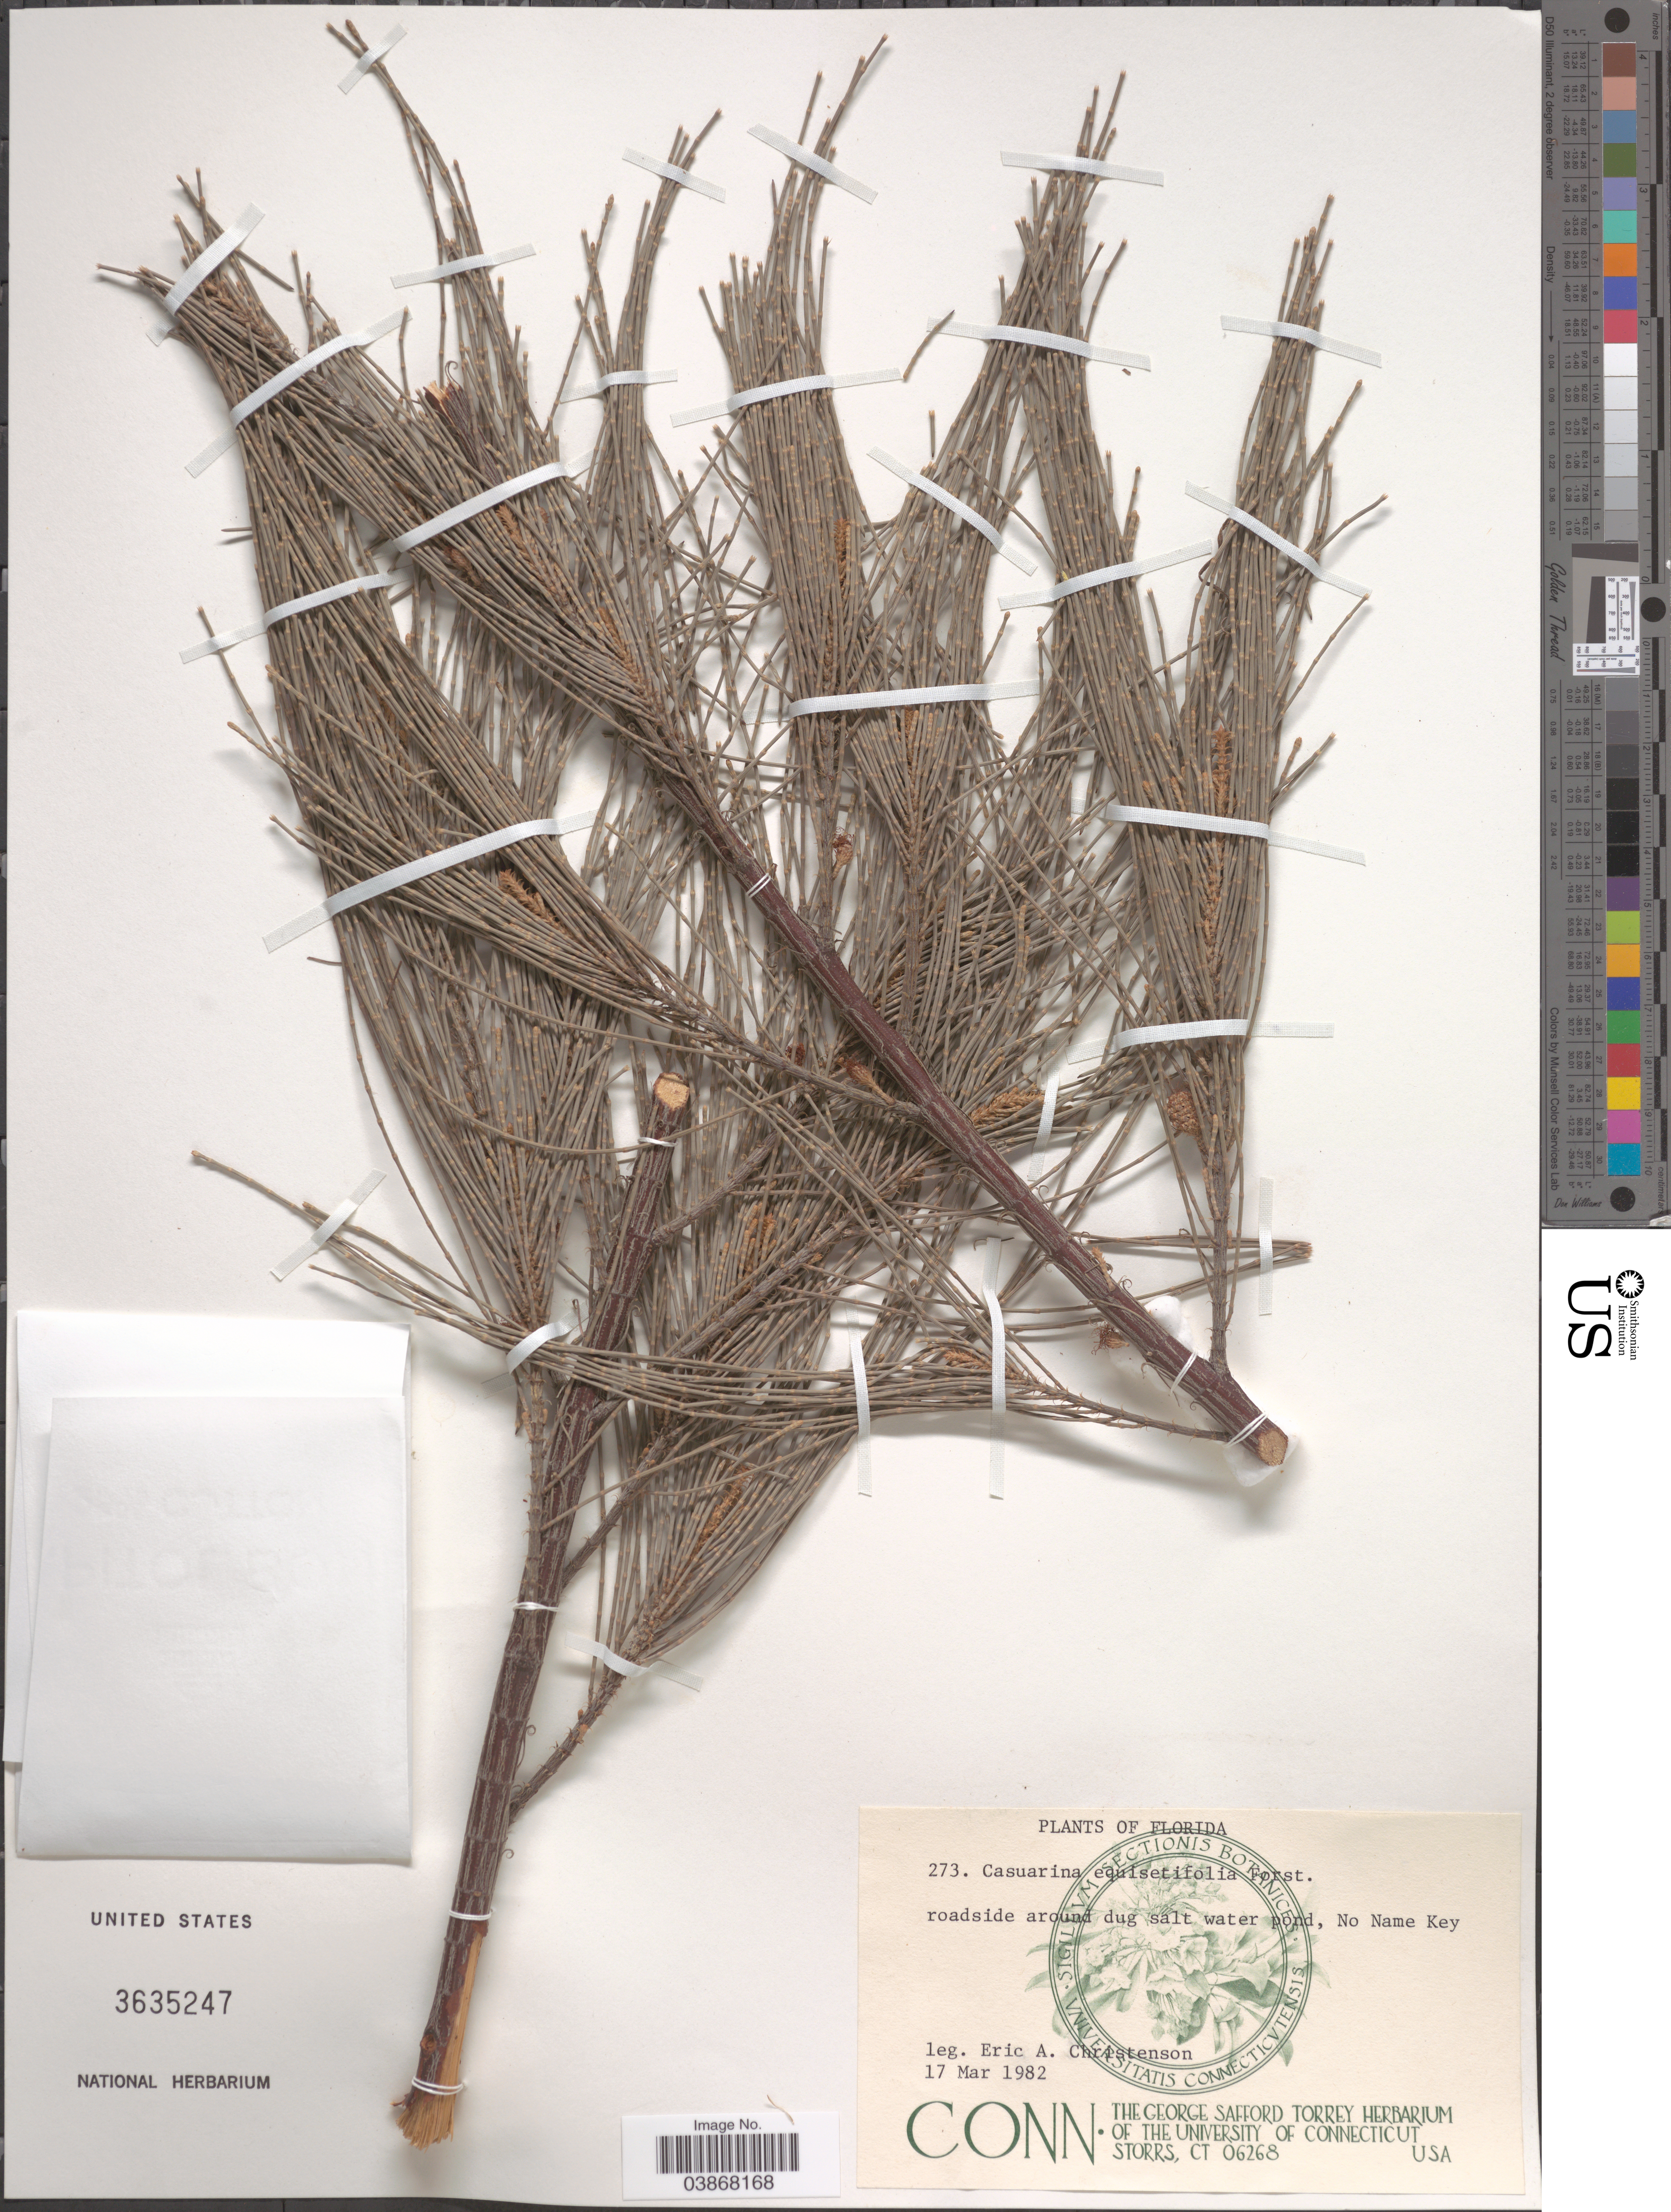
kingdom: Plantae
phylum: Tracheophyta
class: Magnoliopsida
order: Fagales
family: Casuarinaceae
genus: Casuarina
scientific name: Casuarina equisetifolia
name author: L.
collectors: E. A. Christenson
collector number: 273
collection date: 1982-03-17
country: United States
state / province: Florida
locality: No Name Key.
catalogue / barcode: US 3635247